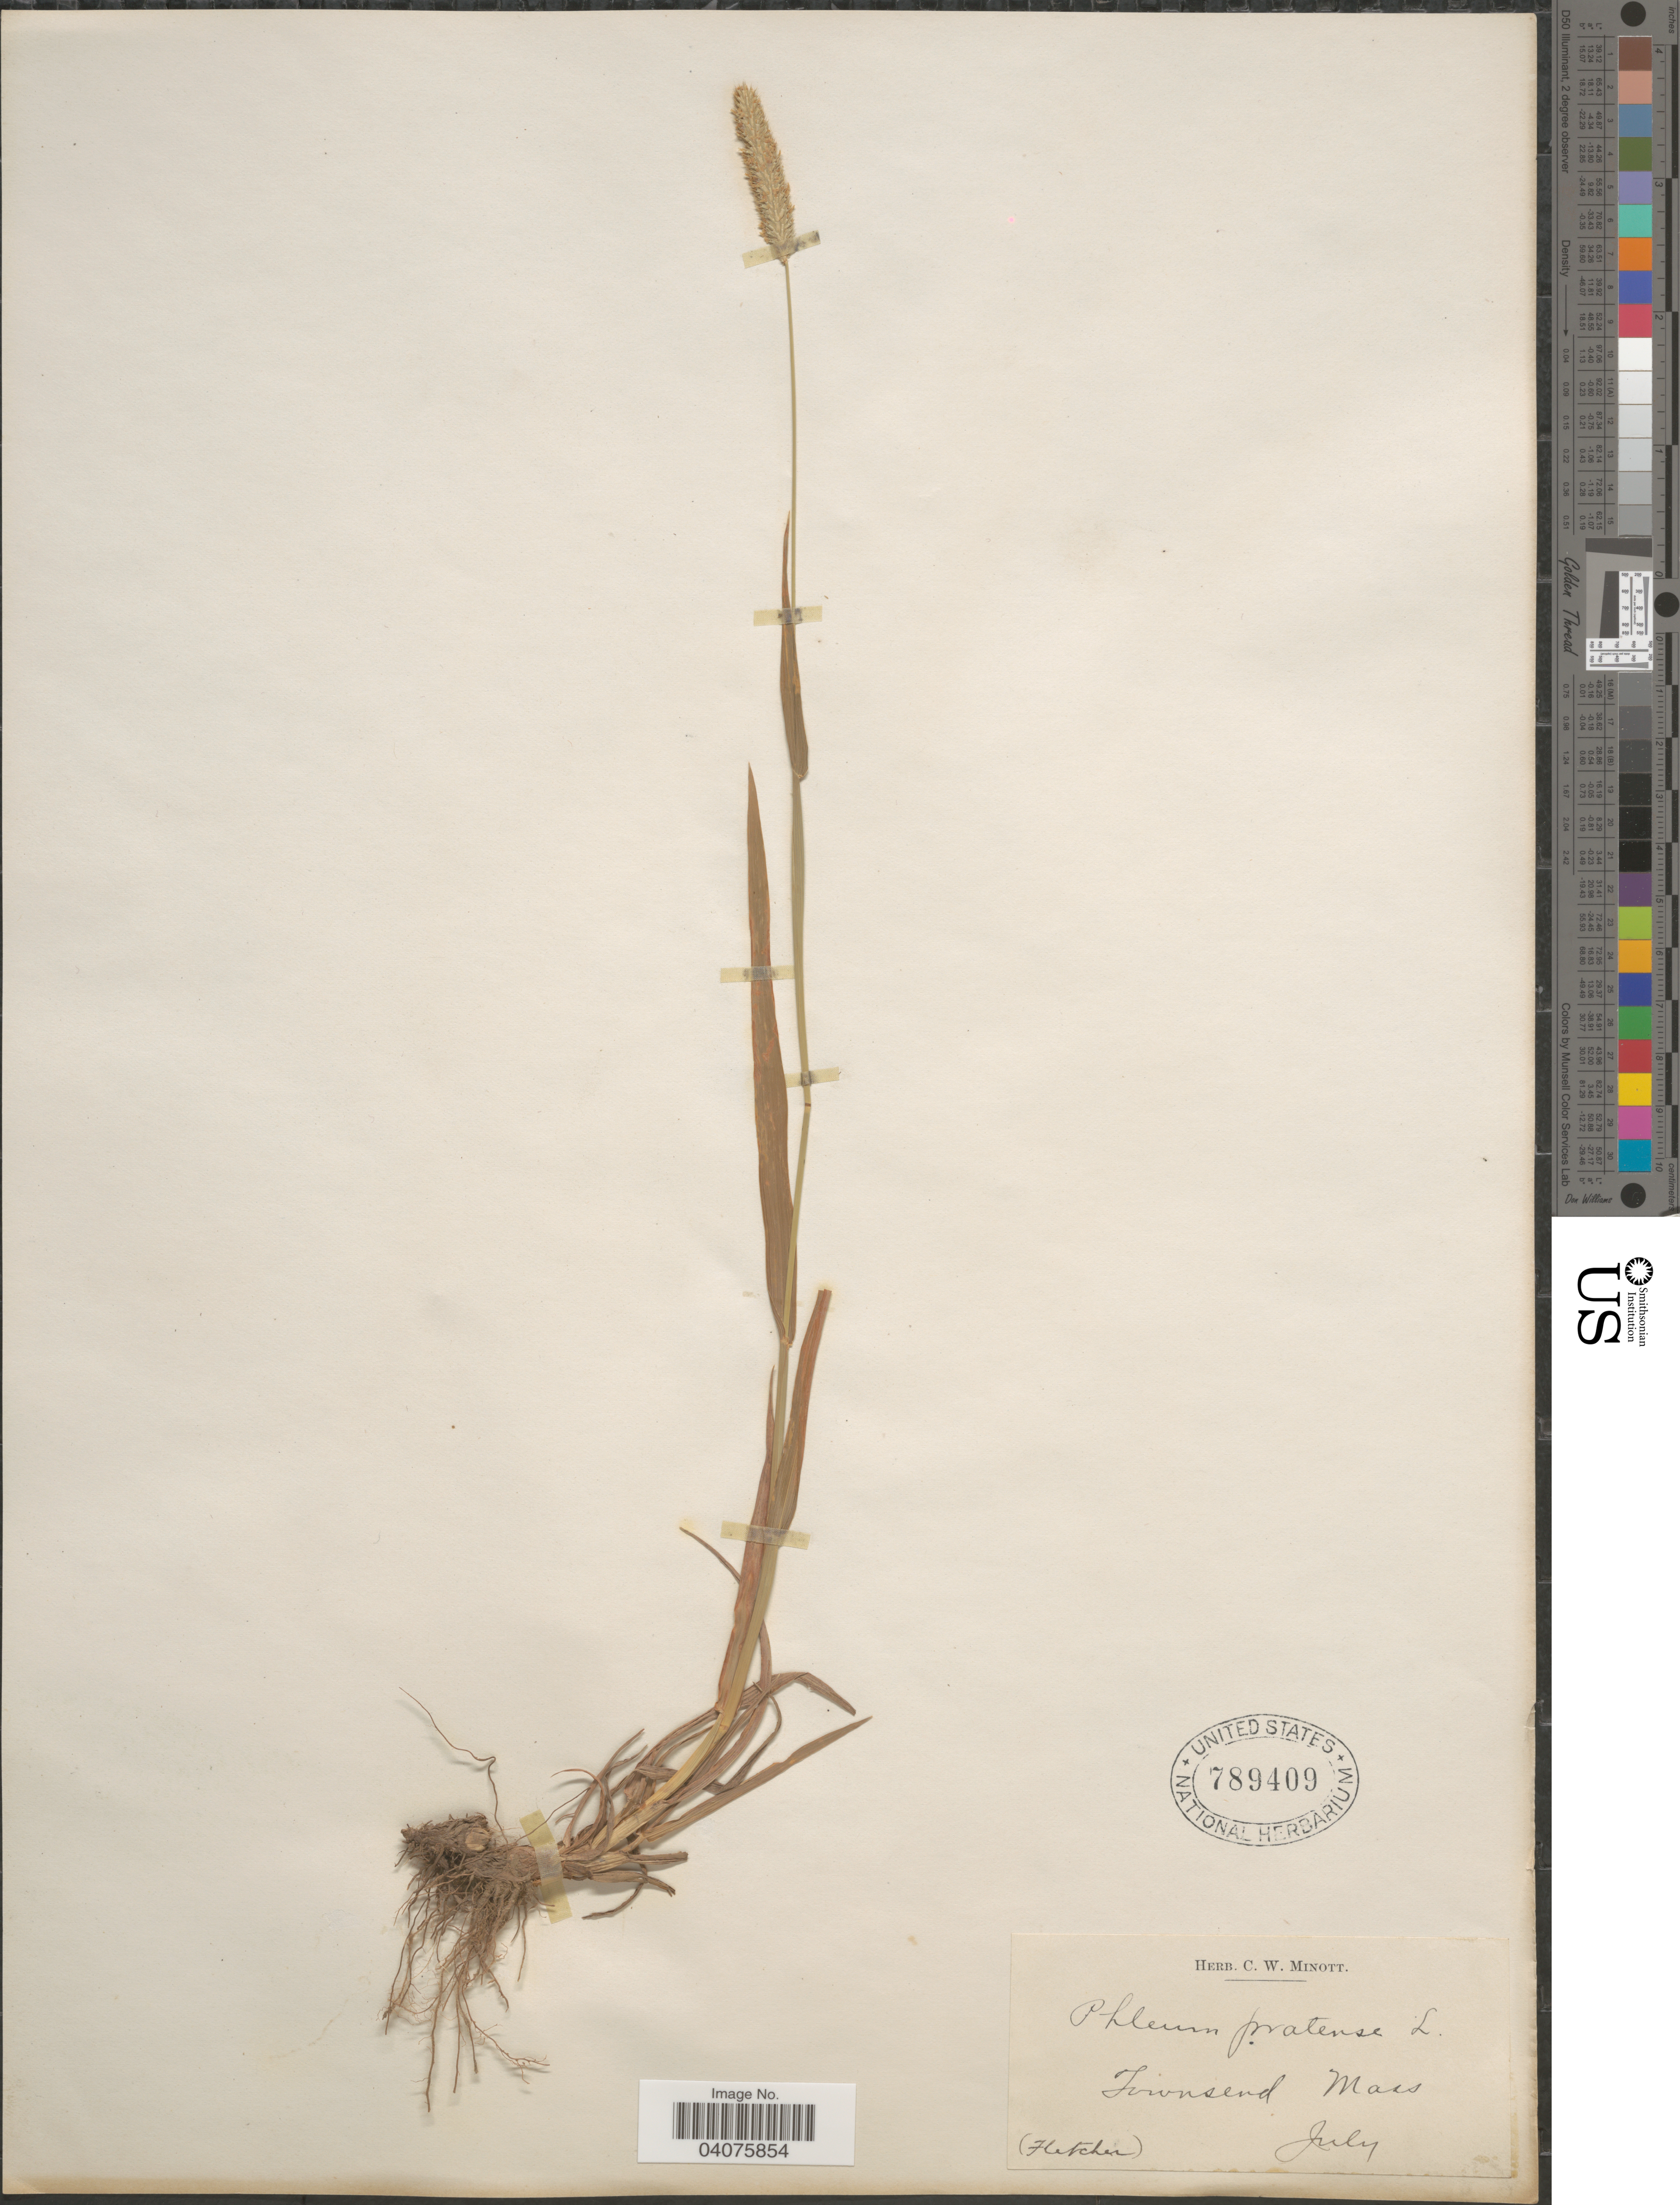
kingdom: Plantae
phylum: Tracheophyta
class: Liliopsida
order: Poales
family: Poaceae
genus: Phleum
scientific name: Phleum pratense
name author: L.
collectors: -. Fletcher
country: United States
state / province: Massachusetts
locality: Townsend.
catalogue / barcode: US 789409